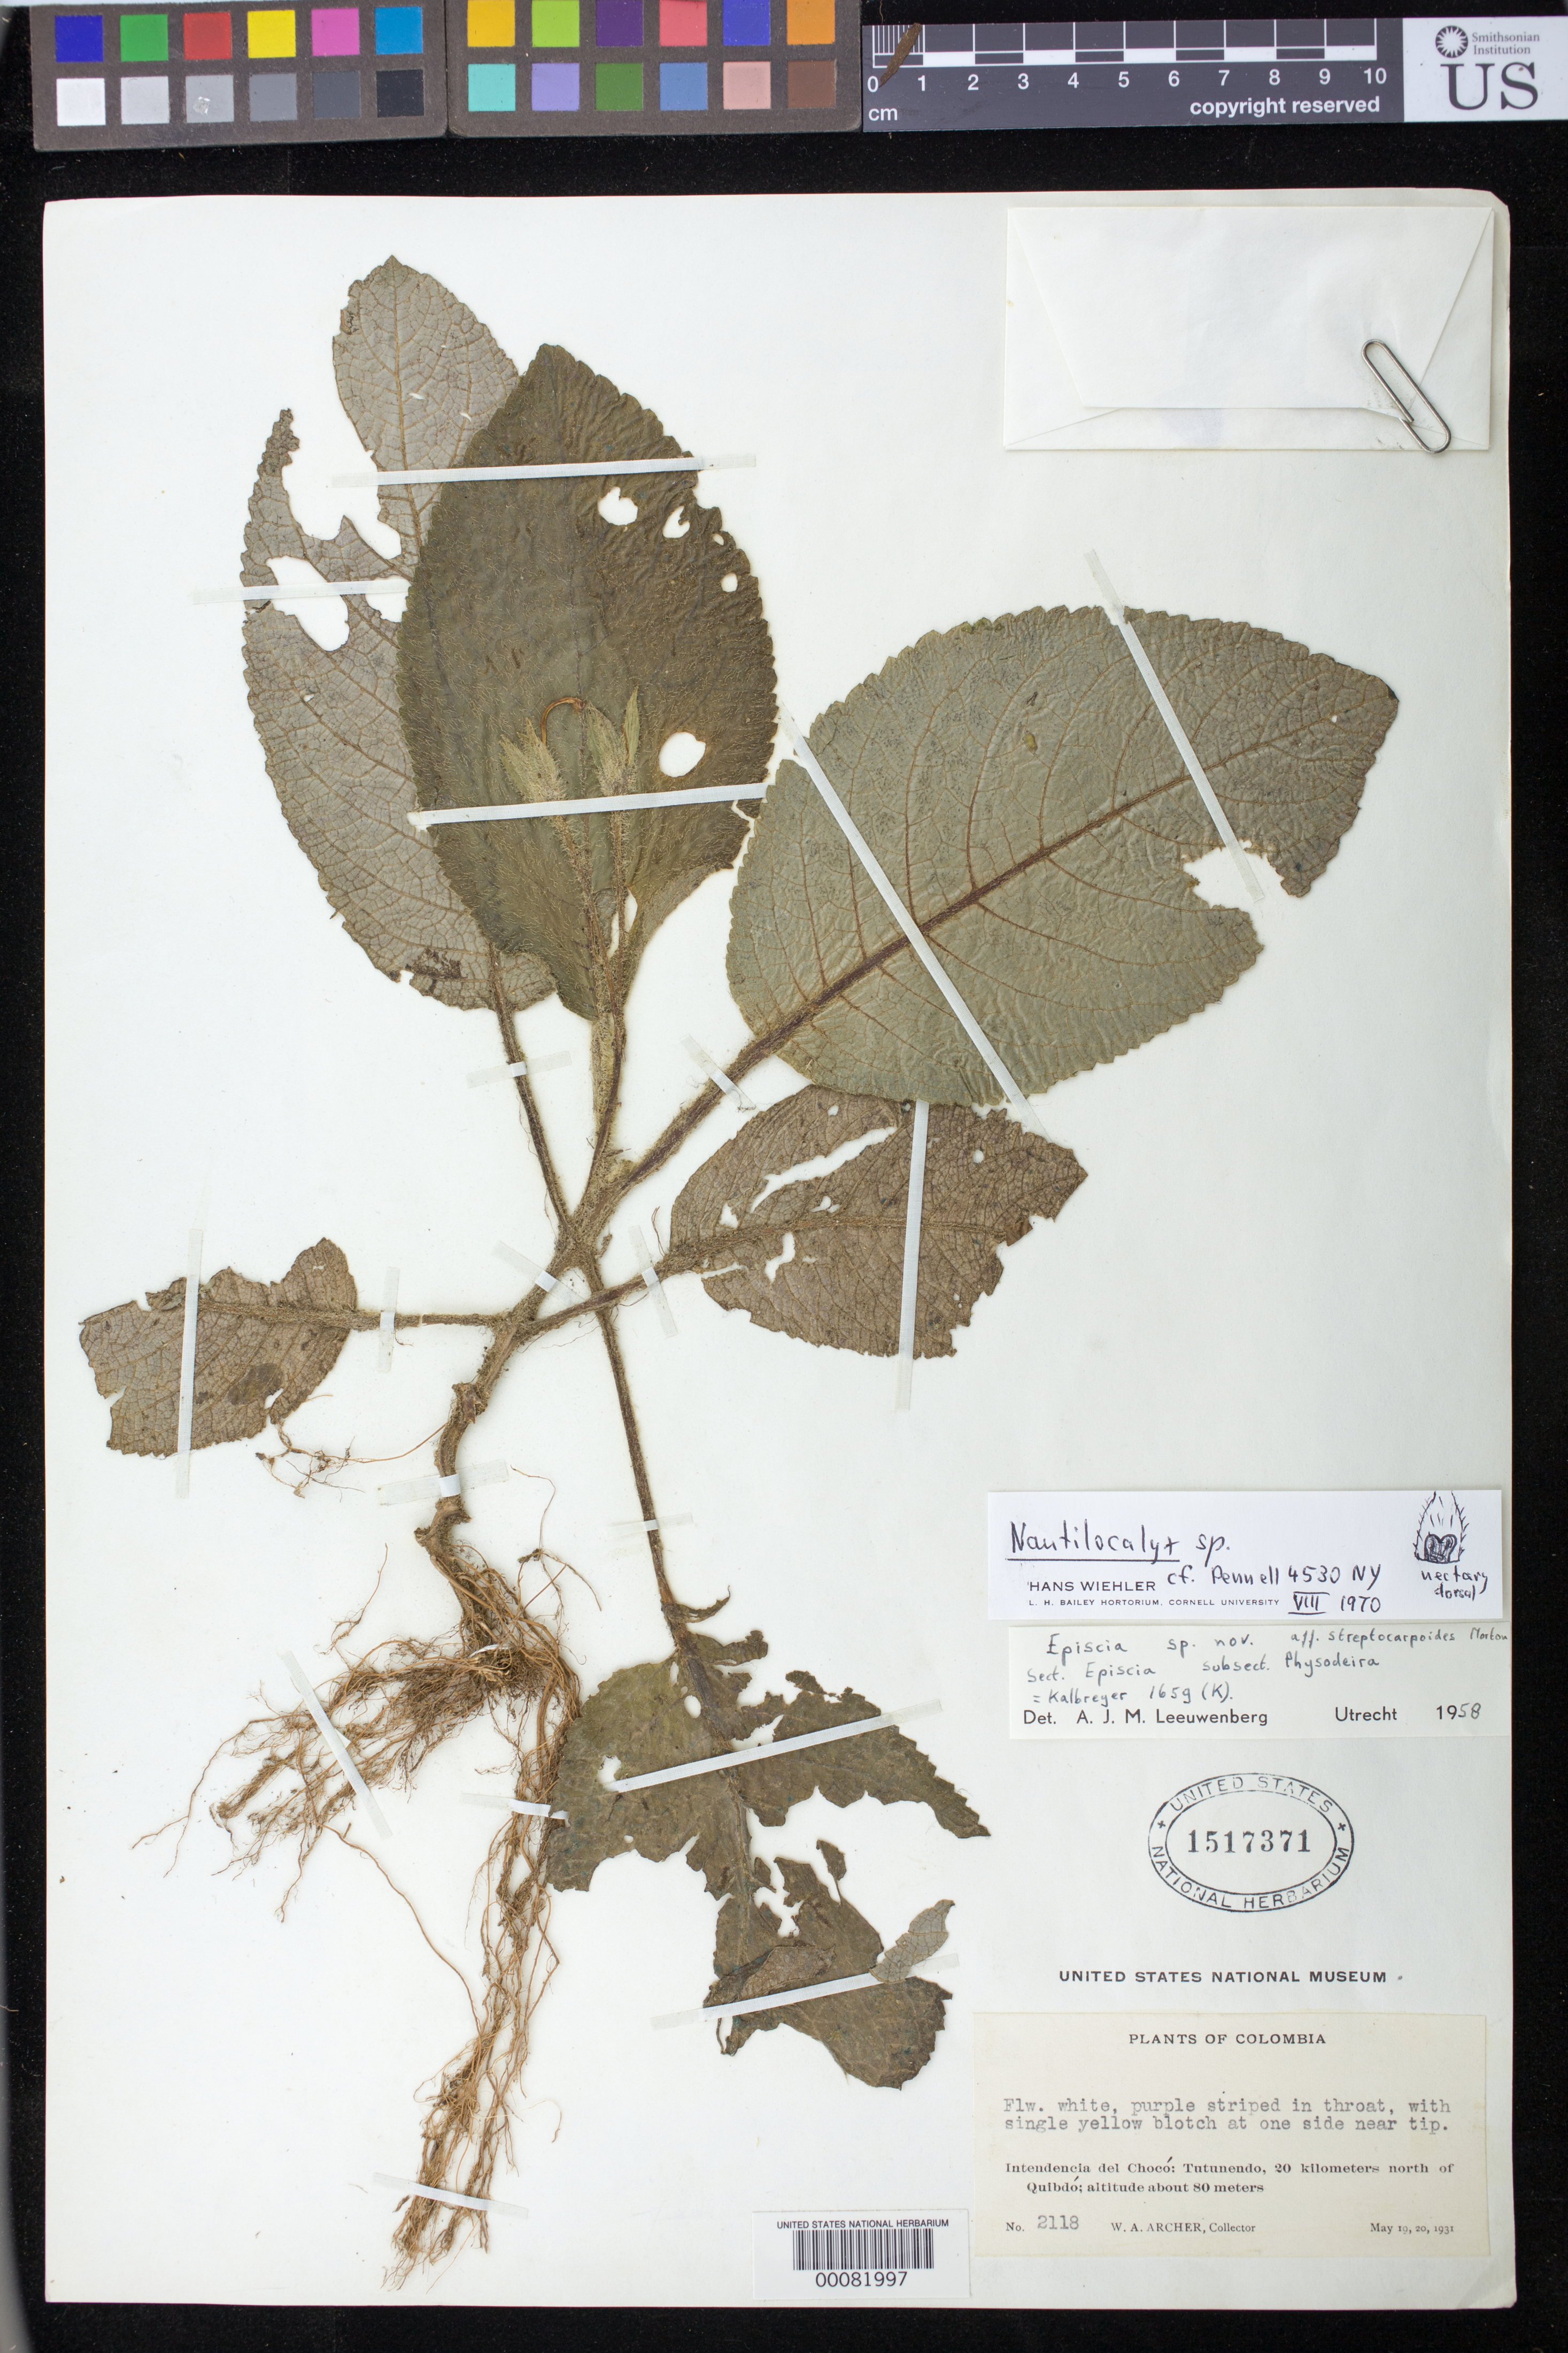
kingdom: Plantae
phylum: Tracheophyta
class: Magnoliopsida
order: Lamiales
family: Gesneriaceae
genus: Nautilocalyx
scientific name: Nautilocalyx sp.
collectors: A. W. Archer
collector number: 2118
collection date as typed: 19-20 May 1931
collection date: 1931-05-19/1931-05-20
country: Colombia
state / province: Chocó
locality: Tutunendo, 20 km N of Quibdo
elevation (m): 80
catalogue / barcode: US 1517371